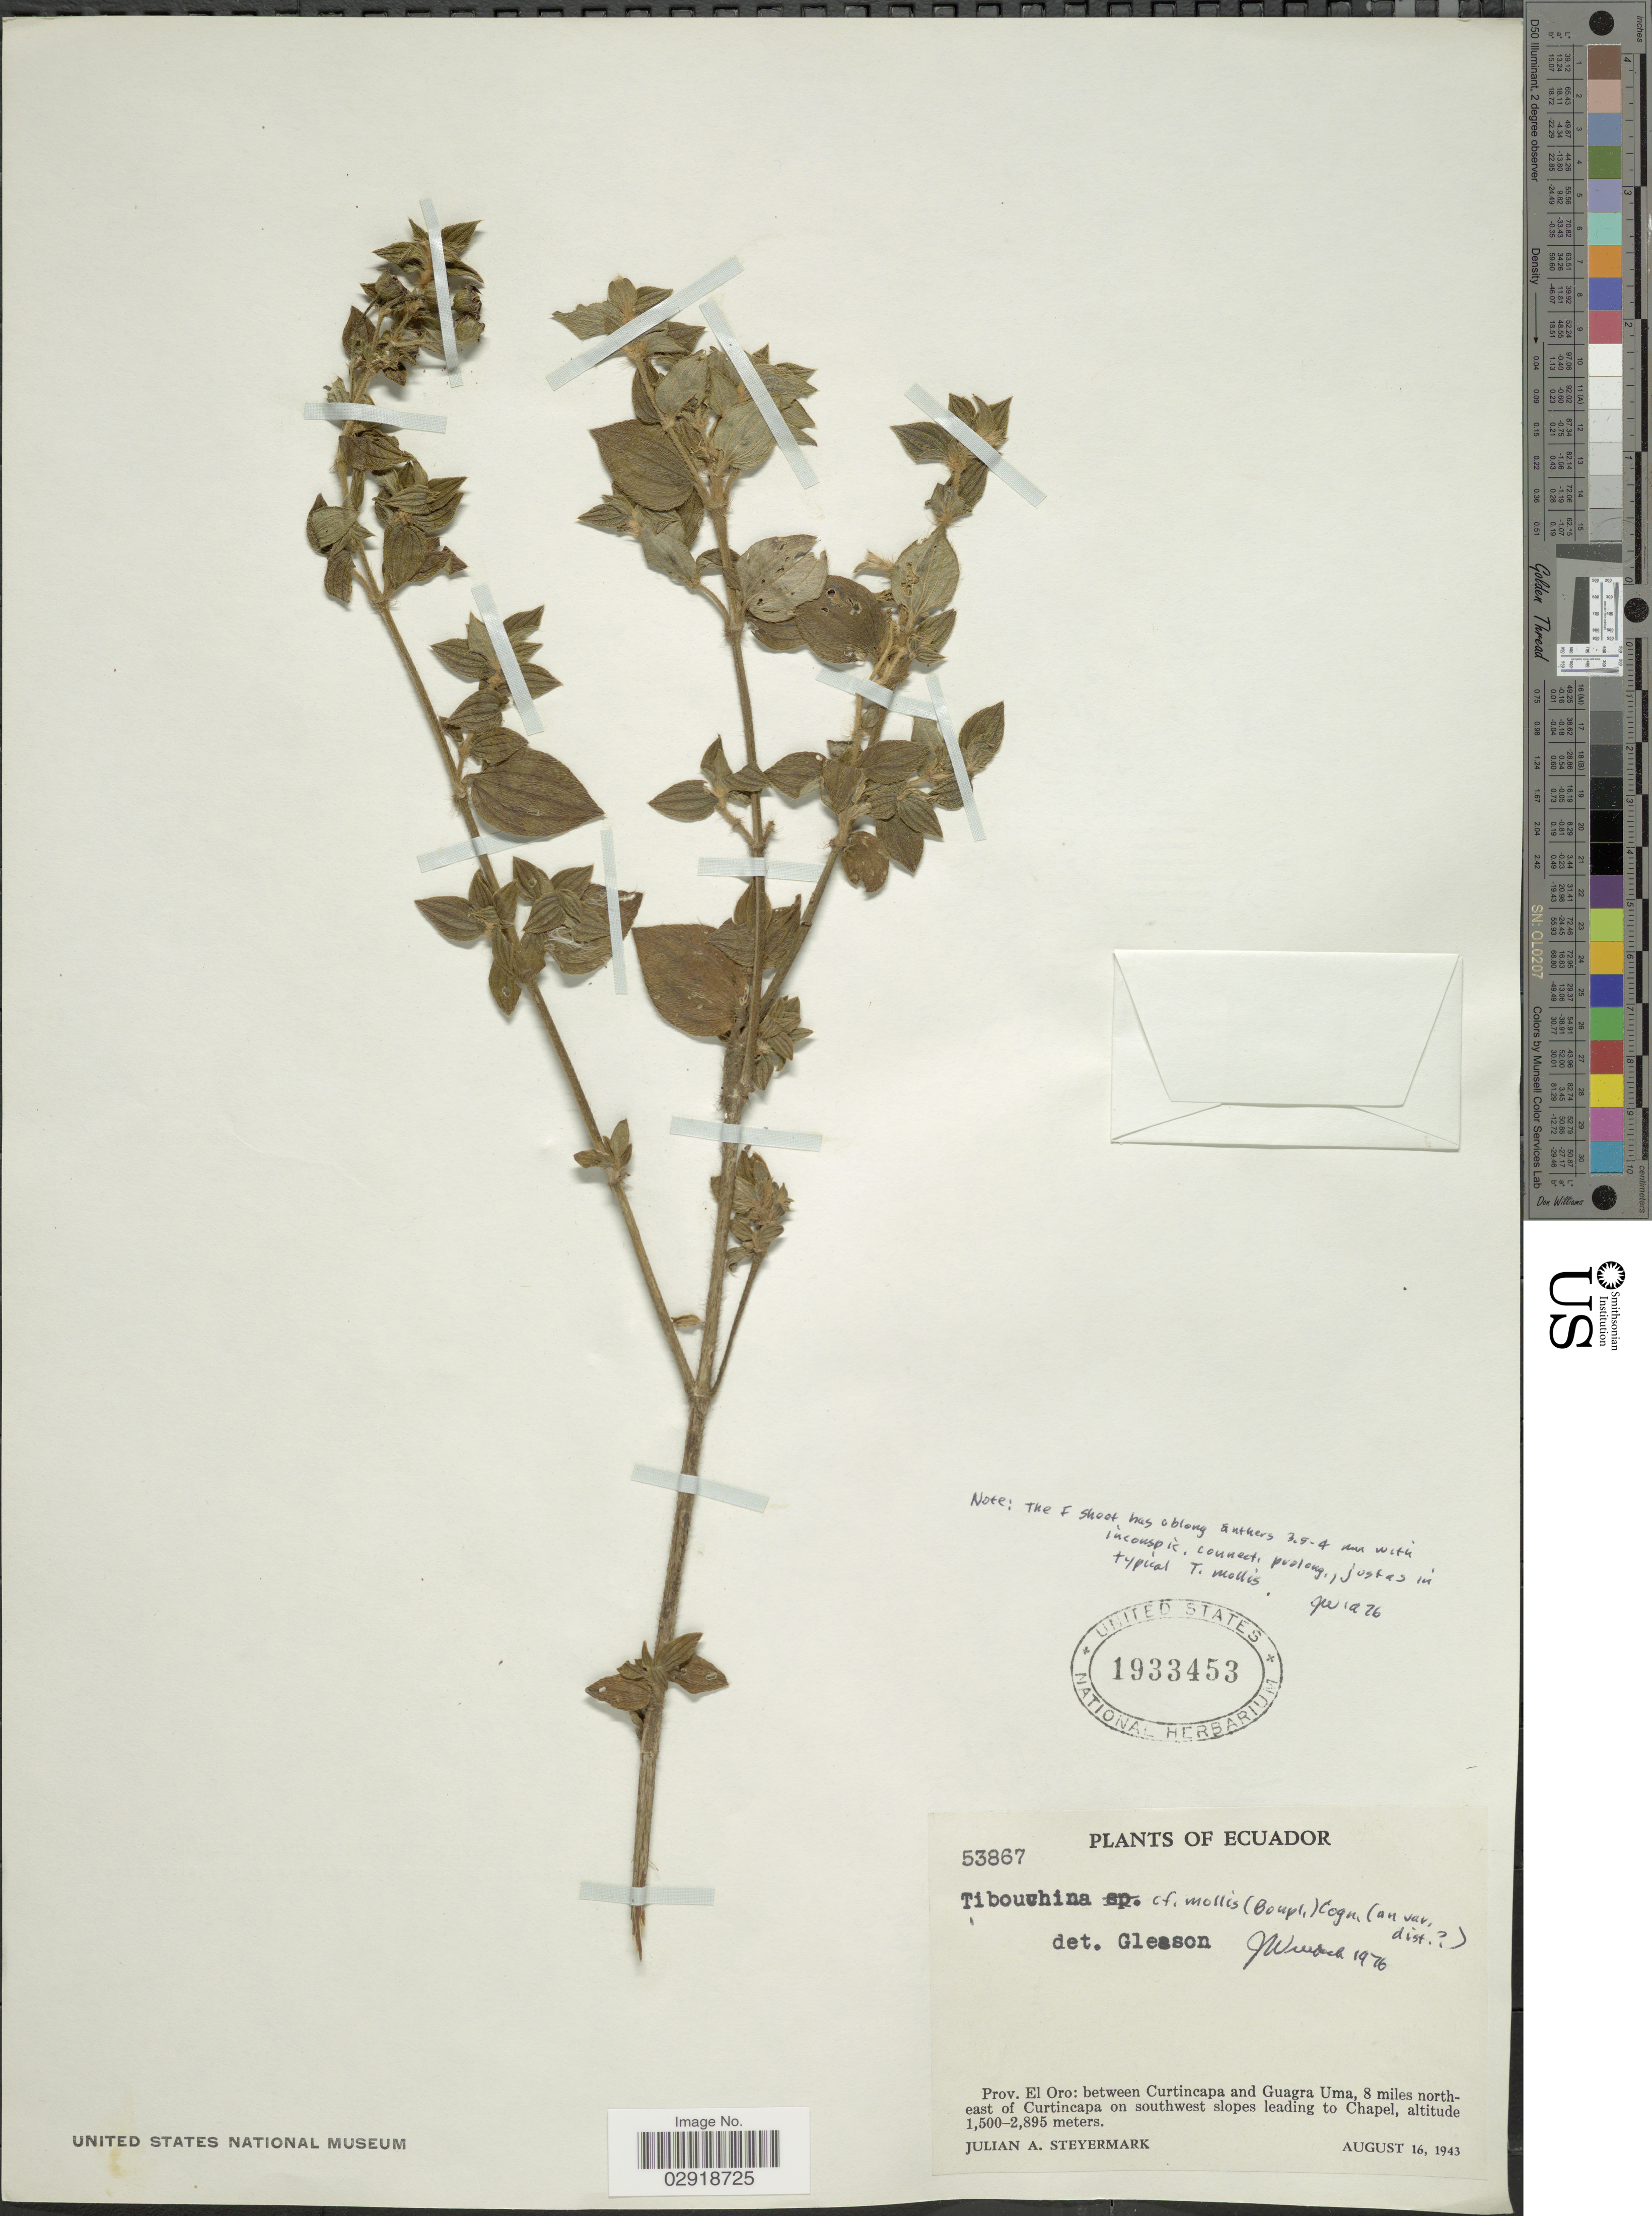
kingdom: Plantae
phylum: Tracheophyta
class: Magnoliopsida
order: Myrtales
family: Melastomataceae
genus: Chaetogastra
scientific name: Chaetogastra mollis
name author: (Bonpl.) DC.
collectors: J. Steyermark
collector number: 53867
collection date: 1943-08-16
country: Ecuador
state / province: El Oro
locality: Between Curtincapa and Guagra Uma, 8 miles north-east of Curtincapa on southwest slopes leading to Chapel.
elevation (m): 1500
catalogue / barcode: US 1933453